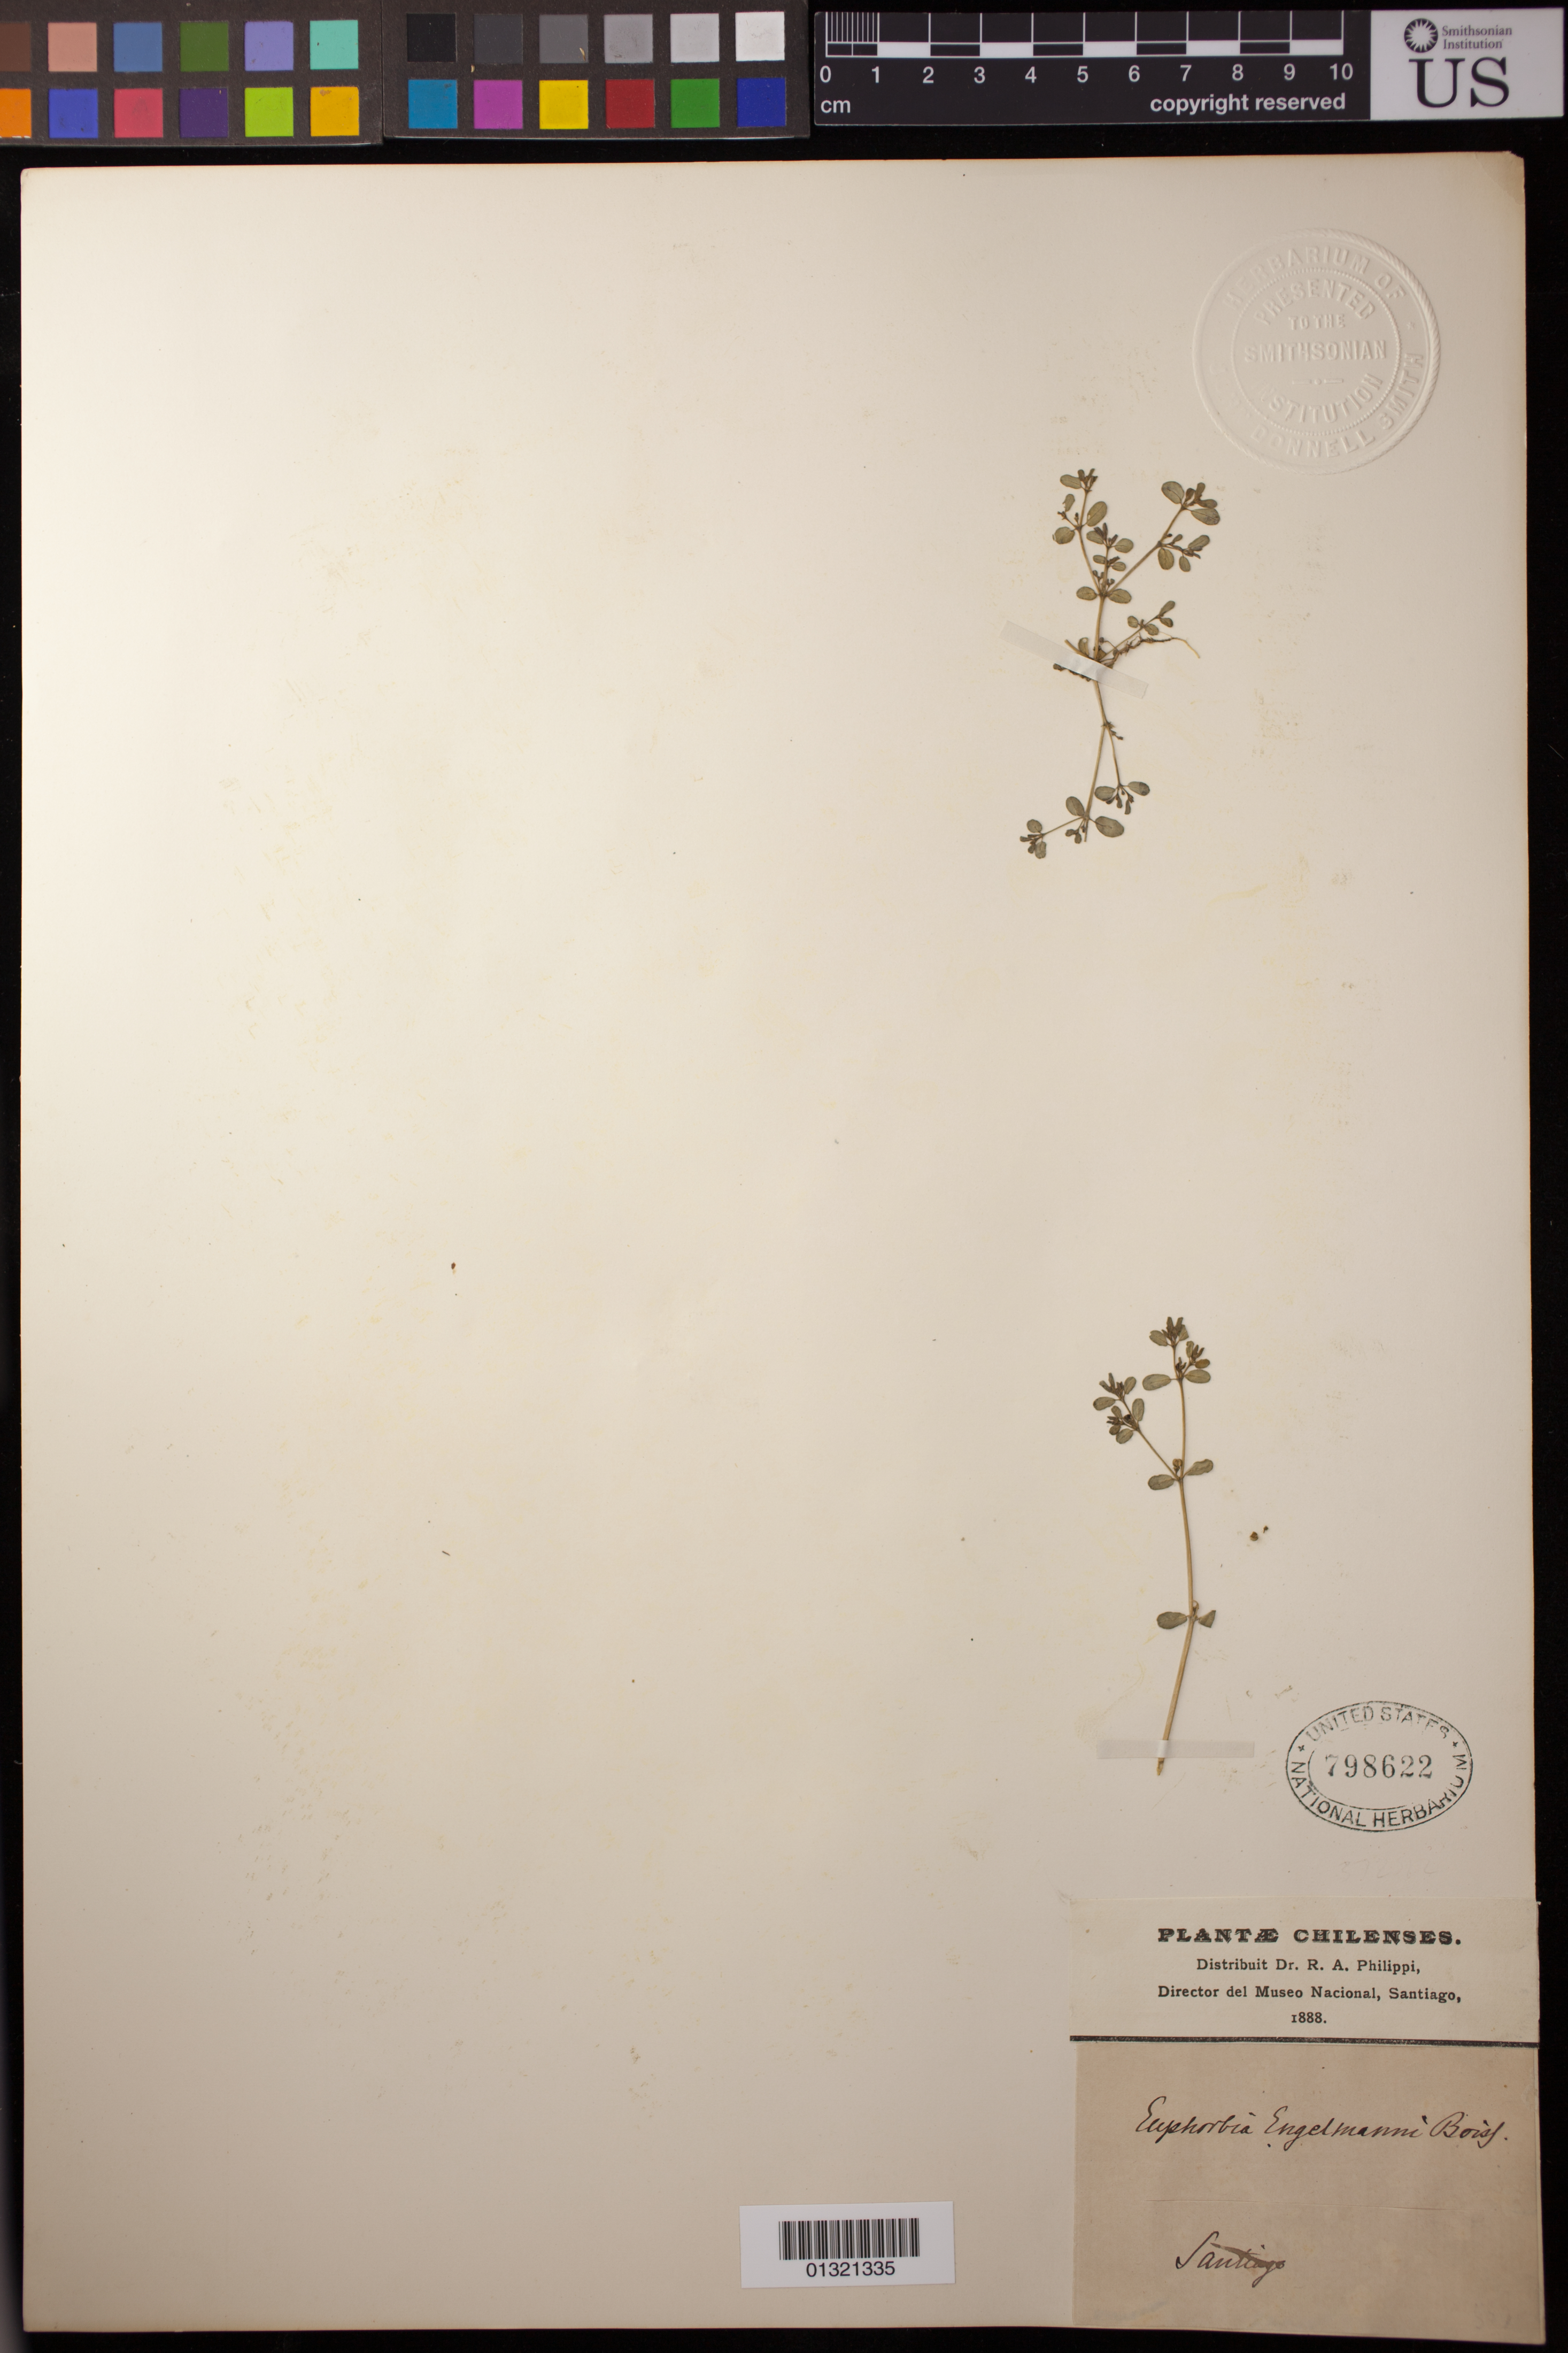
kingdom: Plantae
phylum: Tracheophyta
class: Magnoliopsida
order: Malpighiales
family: Euphorbiaceae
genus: Euphorbia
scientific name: Euphorbia engelmannii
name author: Boiss.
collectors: R. A. Philippi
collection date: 1888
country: Chile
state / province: Región Metropolitana (RM)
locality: Santiago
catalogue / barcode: US 798622